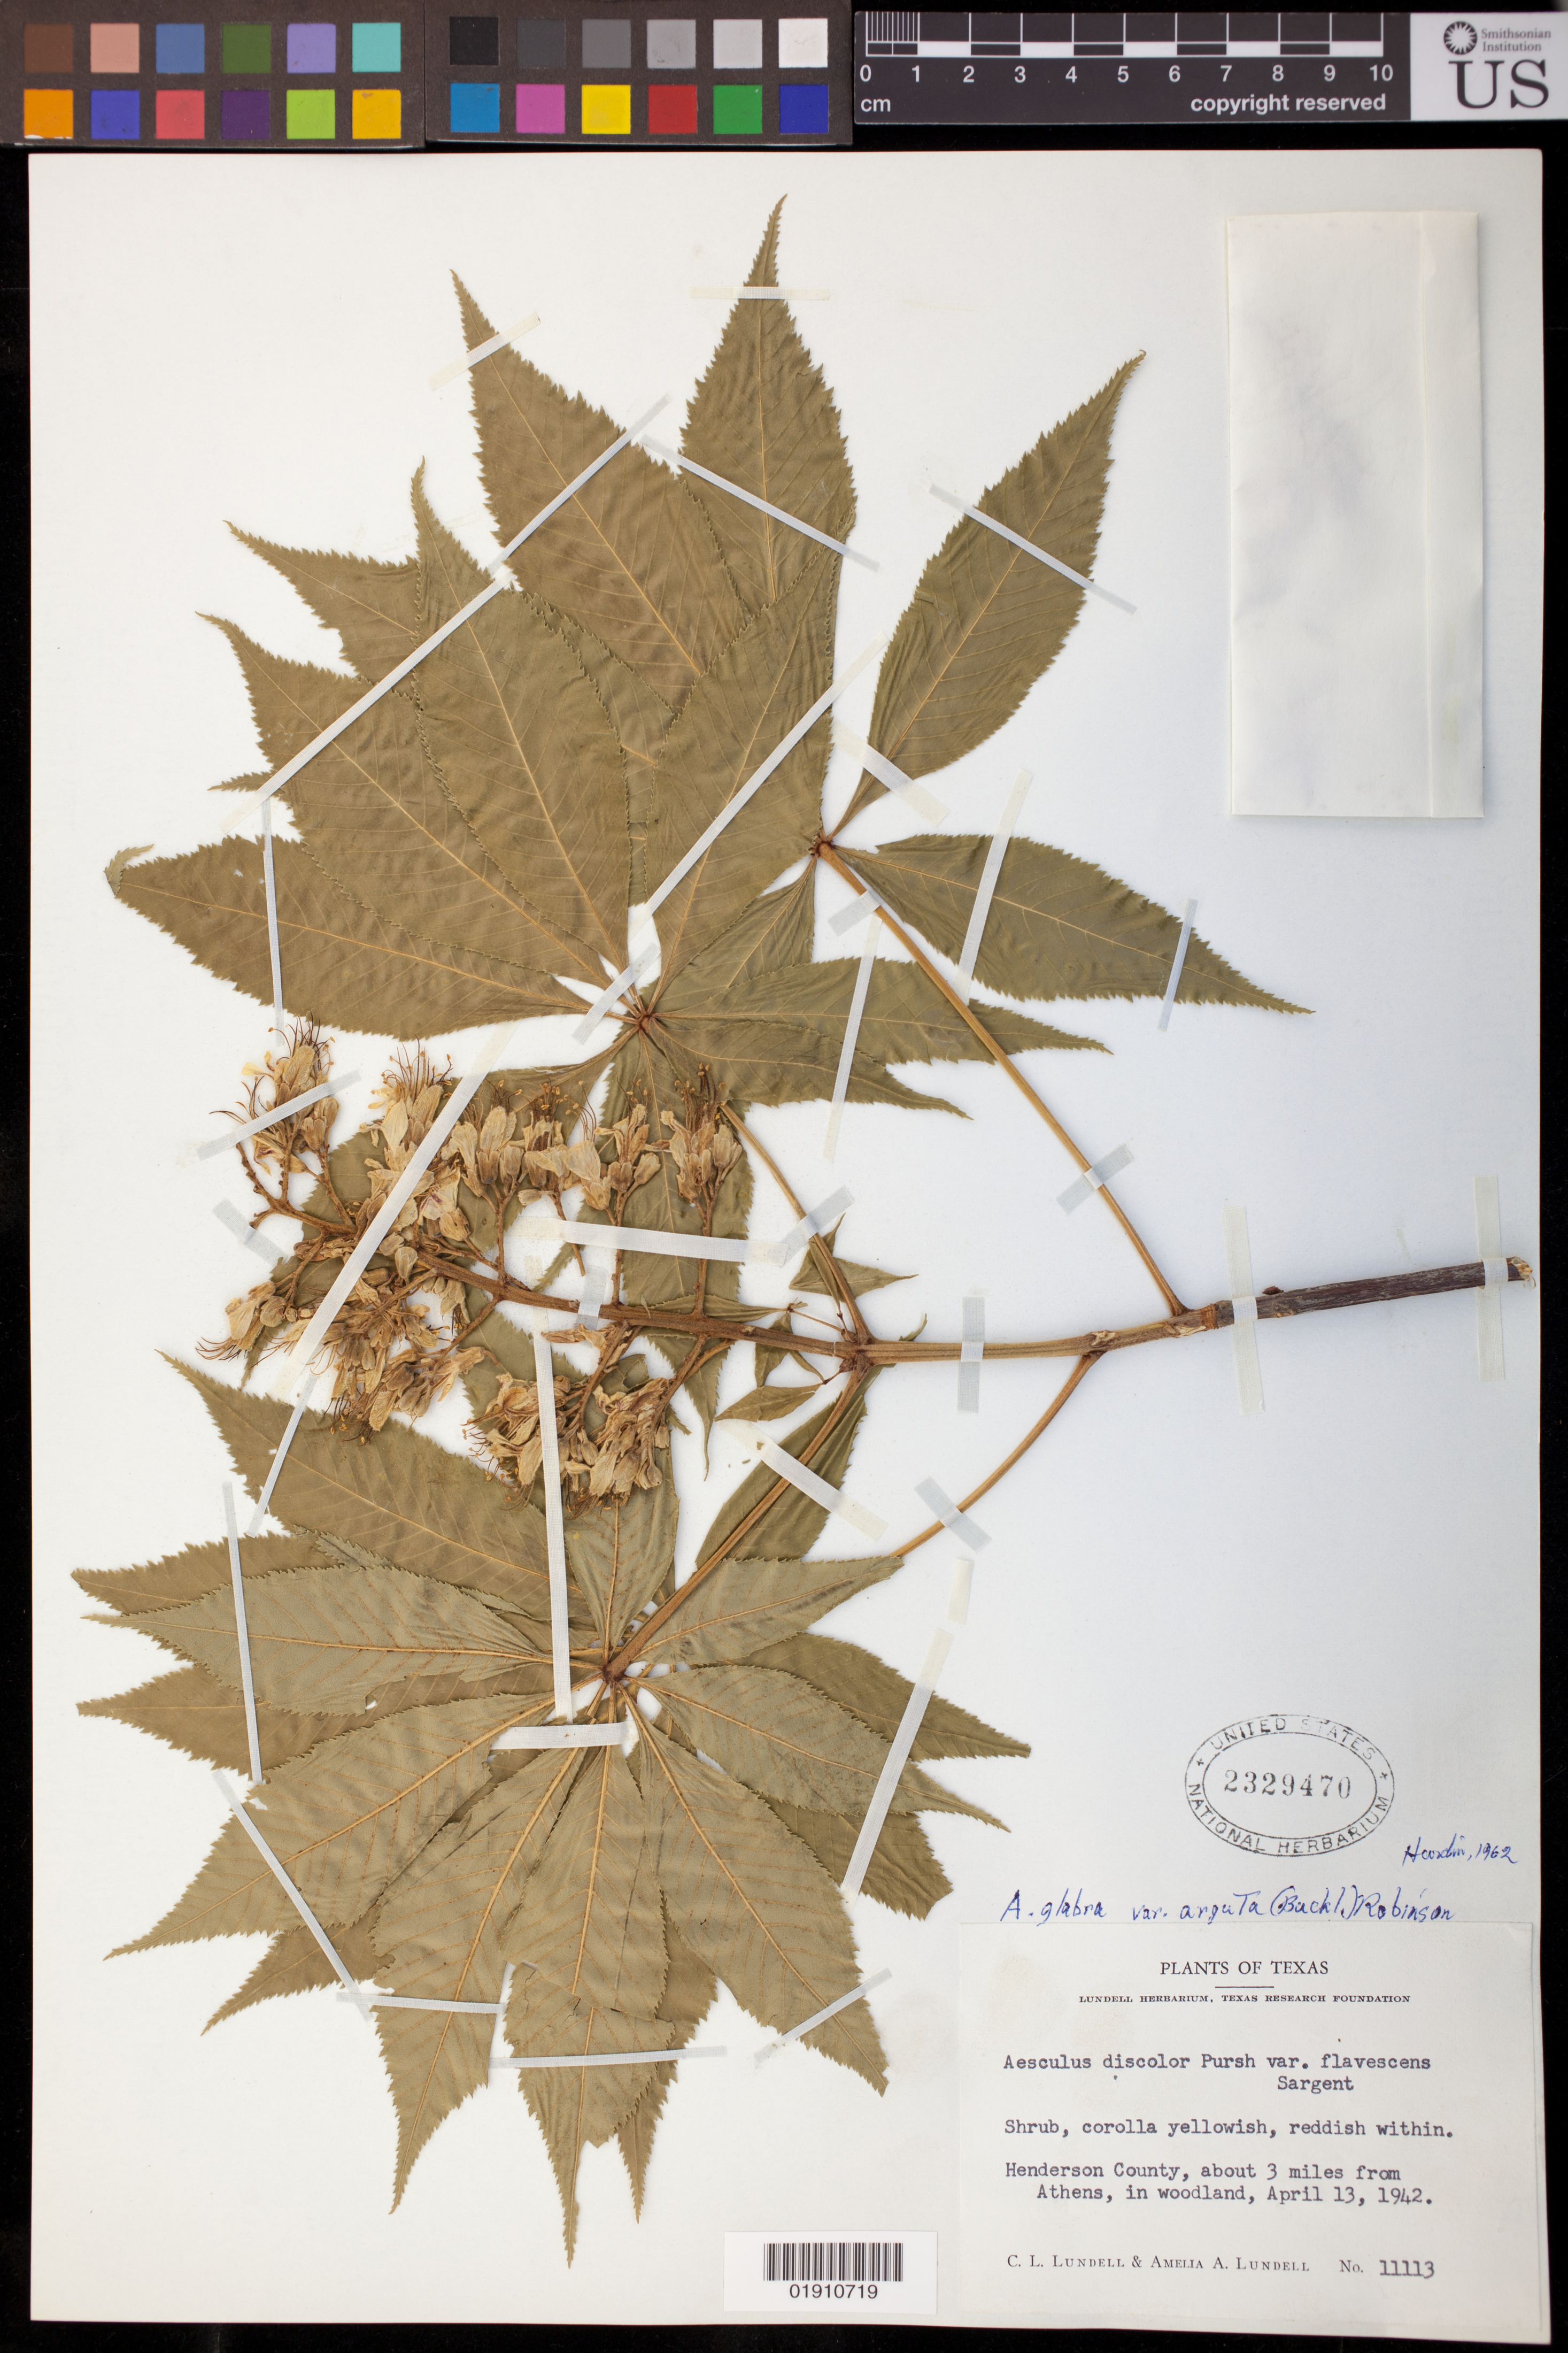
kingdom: Plantae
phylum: Tracheophyta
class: Magnoliopsida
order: Sapindales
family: Sapindaceae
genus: Aesculus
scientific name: Aesculus glabra var. anguta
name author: (Buckley) B.L. Rob.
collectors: C. L. Lundell & A. A. Lundell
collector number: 11113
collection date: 1942-04-13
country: United States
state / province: Texas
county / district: Henderson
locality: About 3 miles from Athens, in woodland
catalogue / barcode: US 2329470